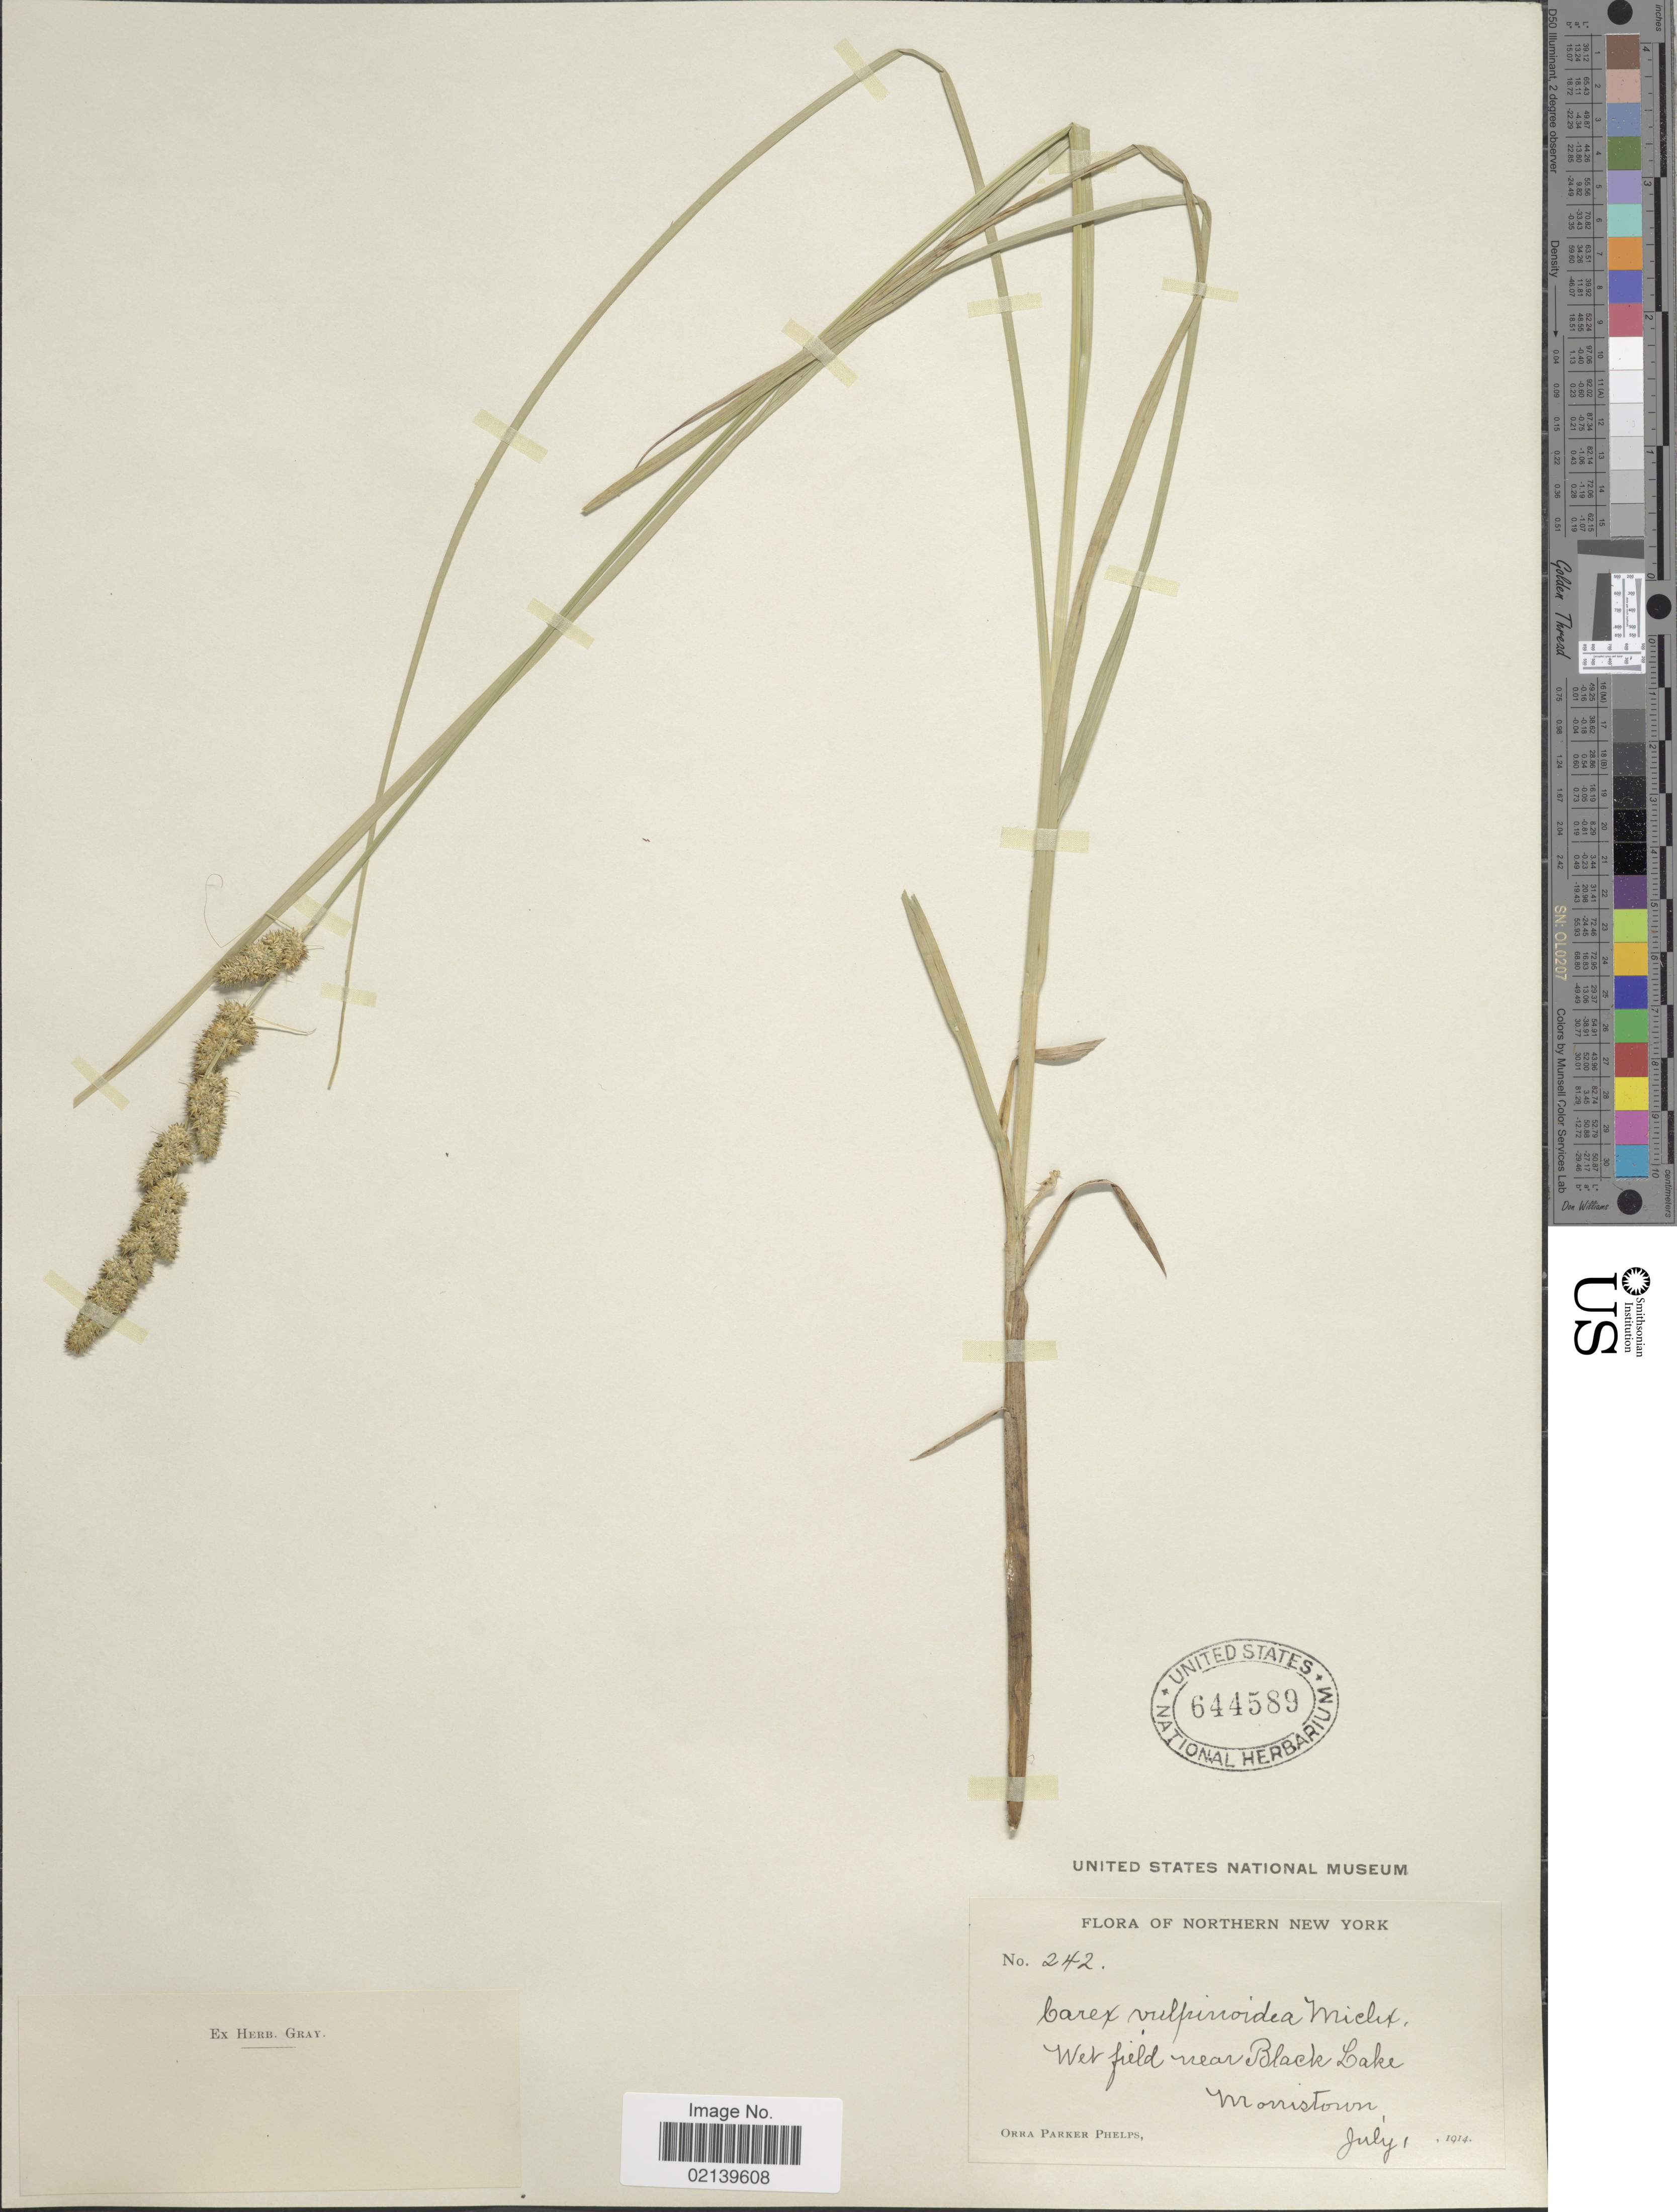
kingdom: Plantae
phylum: Tracheophyta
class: Liliopsida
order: Poales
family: Cyperaceae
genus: Carex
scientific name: Carex vulpinoidea Michx.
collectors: O. P. Phelps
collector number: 242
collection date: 1914-07-01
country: United States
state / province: New York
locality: Northern New York, Wet field near Black Lake, Morristown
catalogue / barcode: US 644589